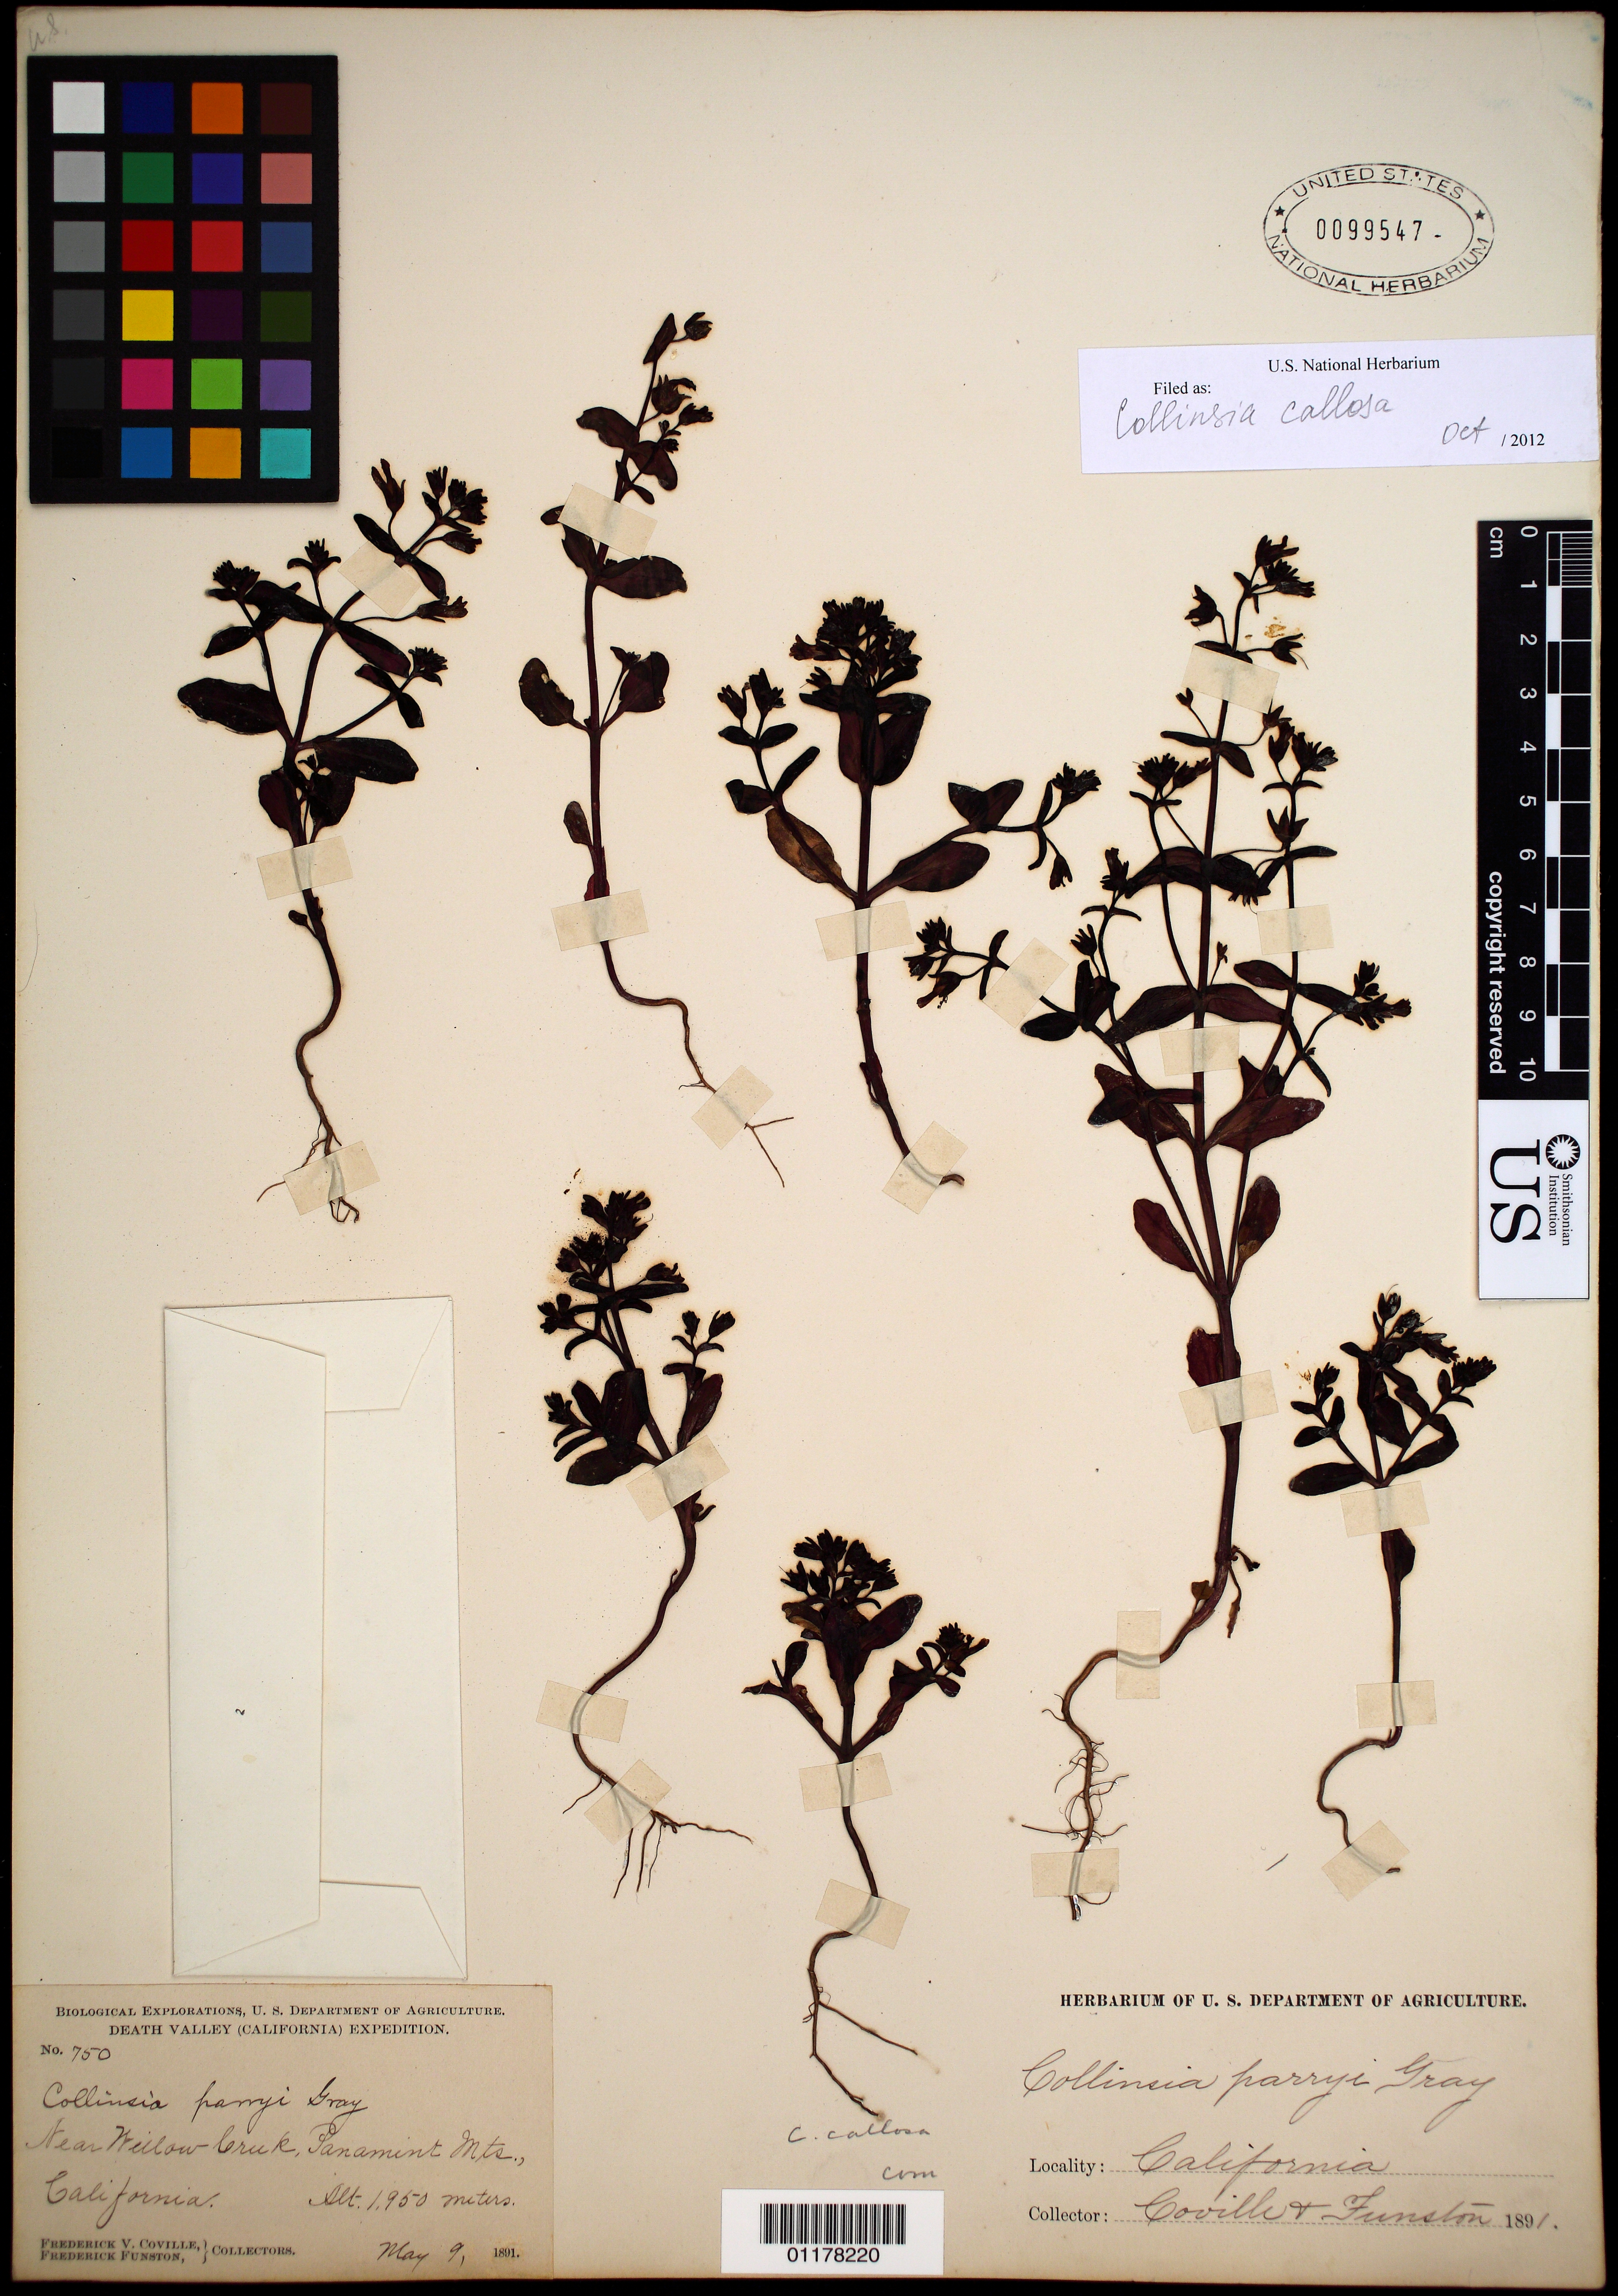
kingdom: Plantae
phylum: Tracheophyta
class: Magnoliopsida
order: Lamiales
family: Plantaginaceae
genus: Collinsia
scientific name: Collinsia callosa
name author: Parish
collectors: F. V. Coville & F. Funston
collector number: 750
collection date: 1891-05-09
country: United States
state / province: California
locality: near Willow Creek, Panamint Mountains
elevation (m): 1950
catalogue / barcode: US 99547